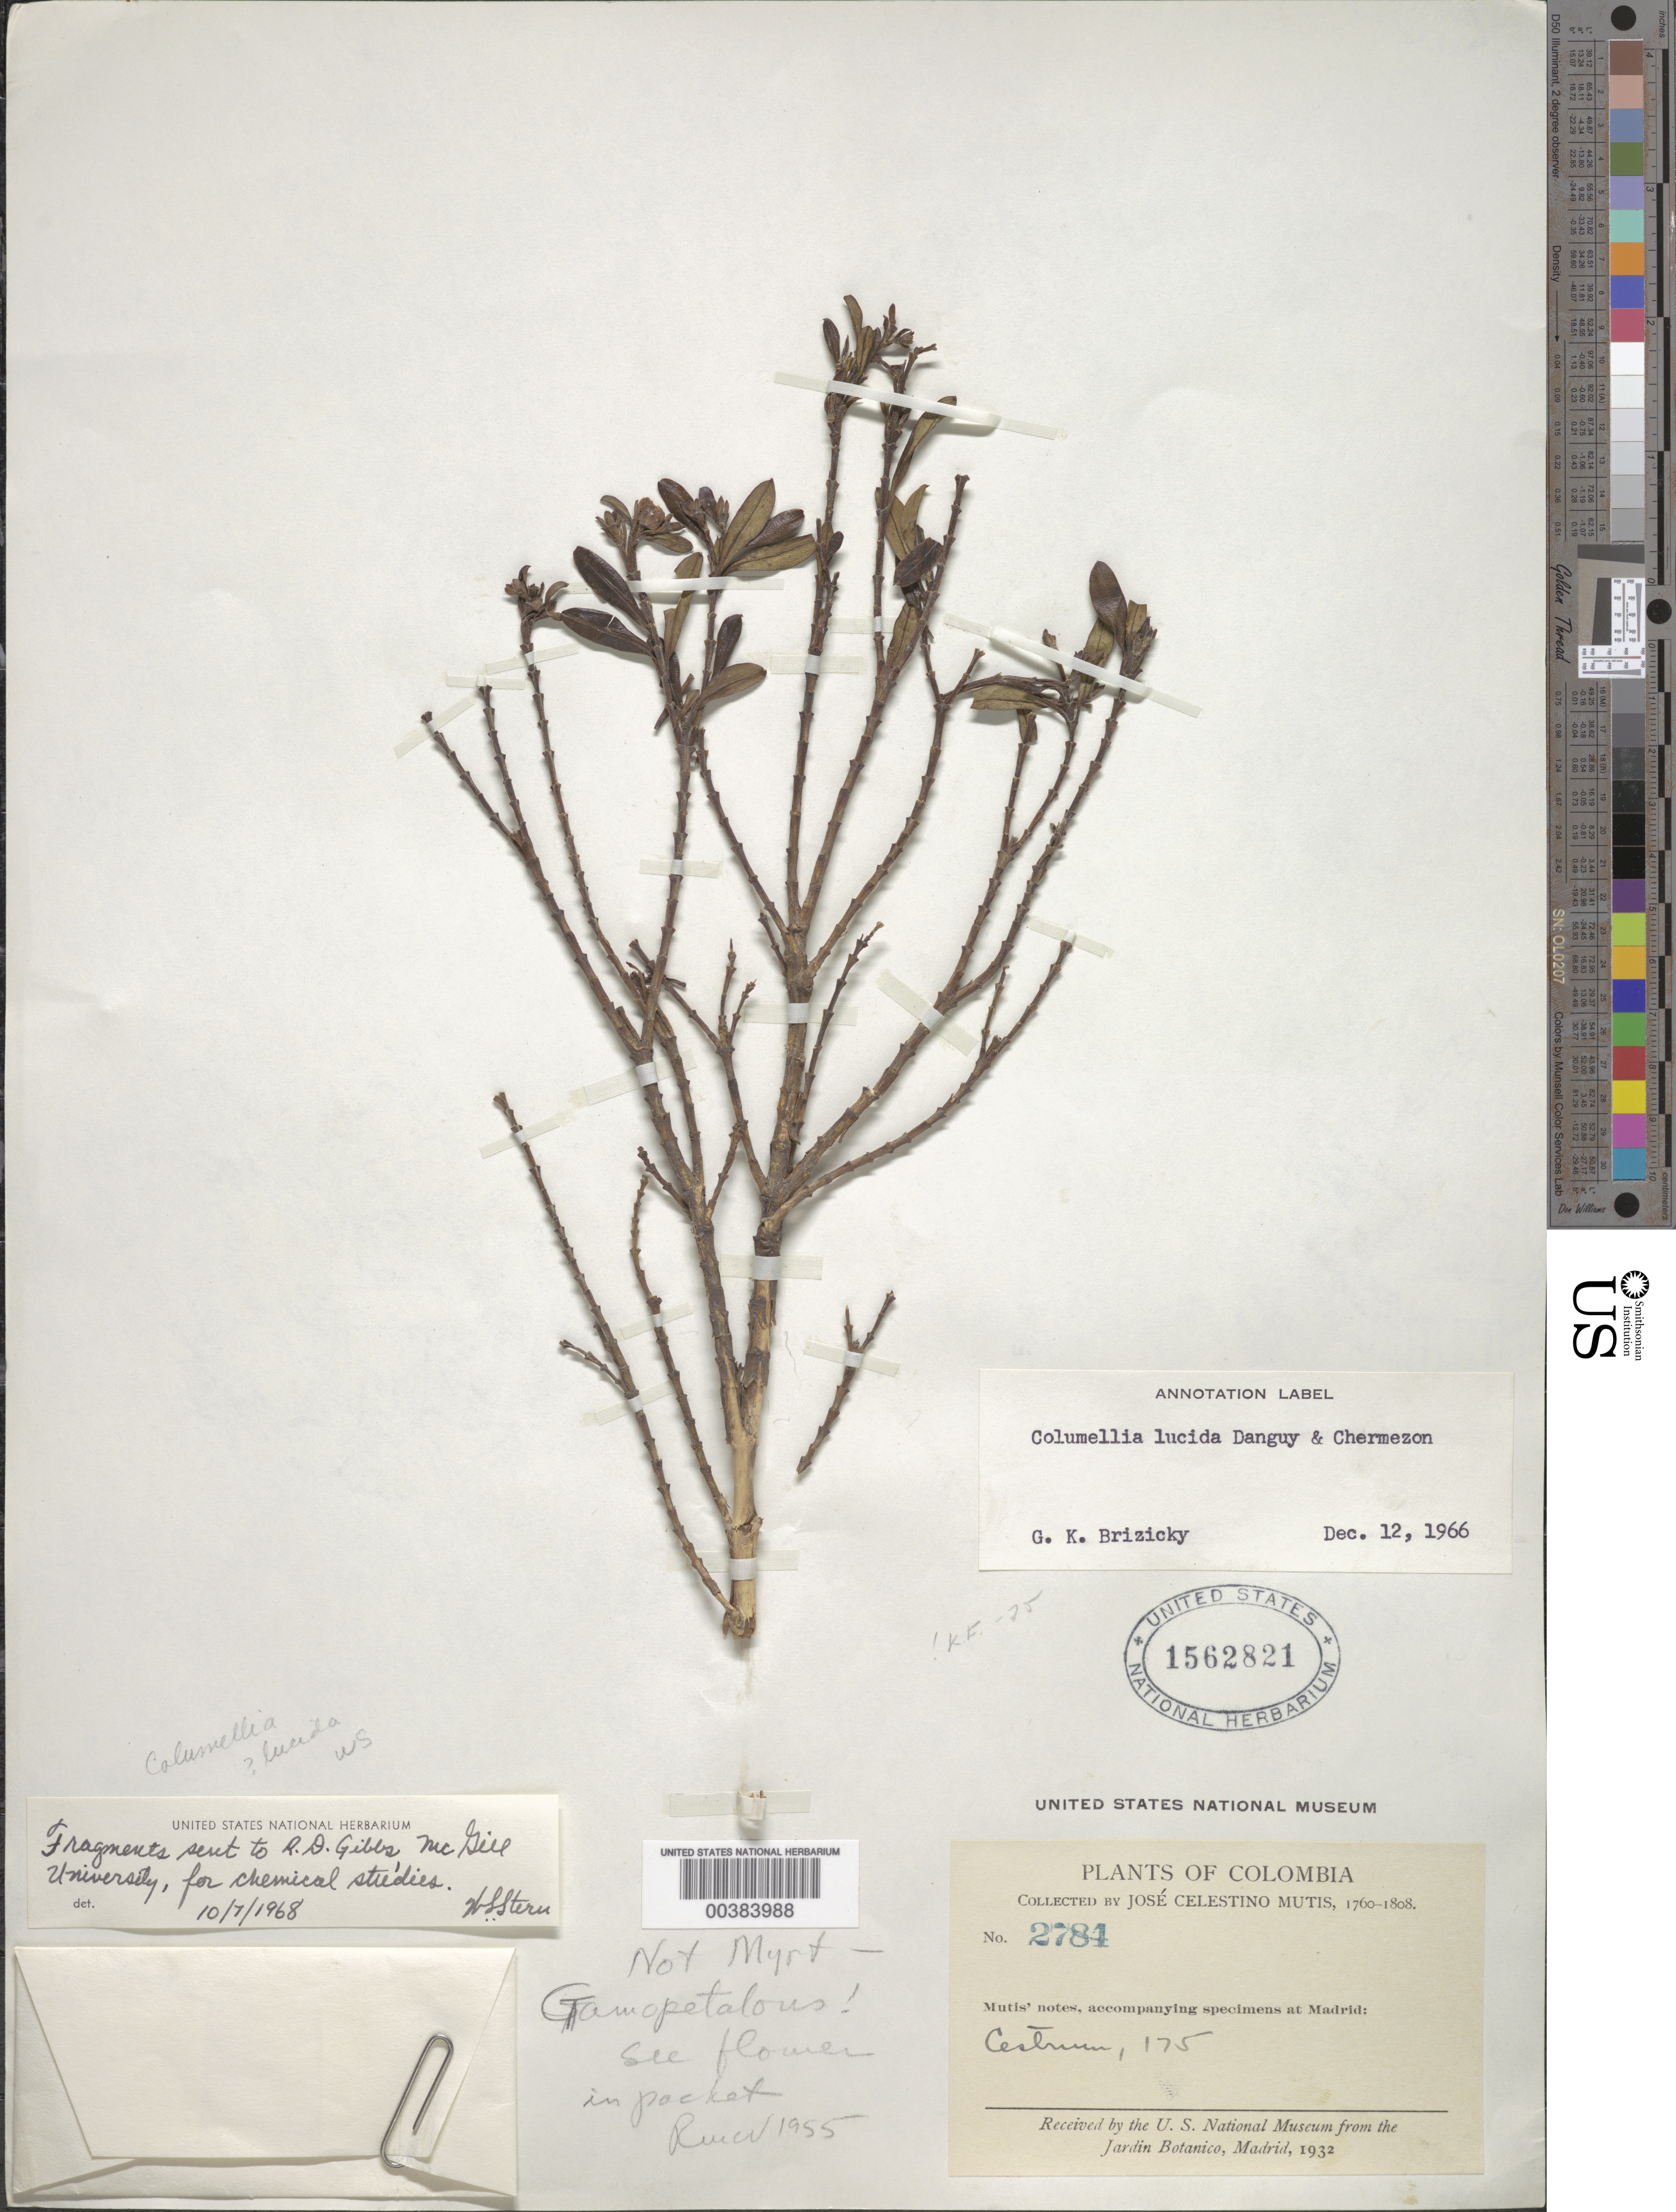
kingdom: Plantae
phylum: Tracheophyta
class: Magnoliopsida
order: Bruniales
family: Columelliaceae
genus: Columellia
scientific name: Columellia lucida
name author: Danguy & Cherm.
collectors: J. C. B. Mutis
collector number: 2784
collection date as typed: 1760 to -- -- 1808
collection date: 1760/1808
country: Colombia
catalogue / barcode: US 1562821